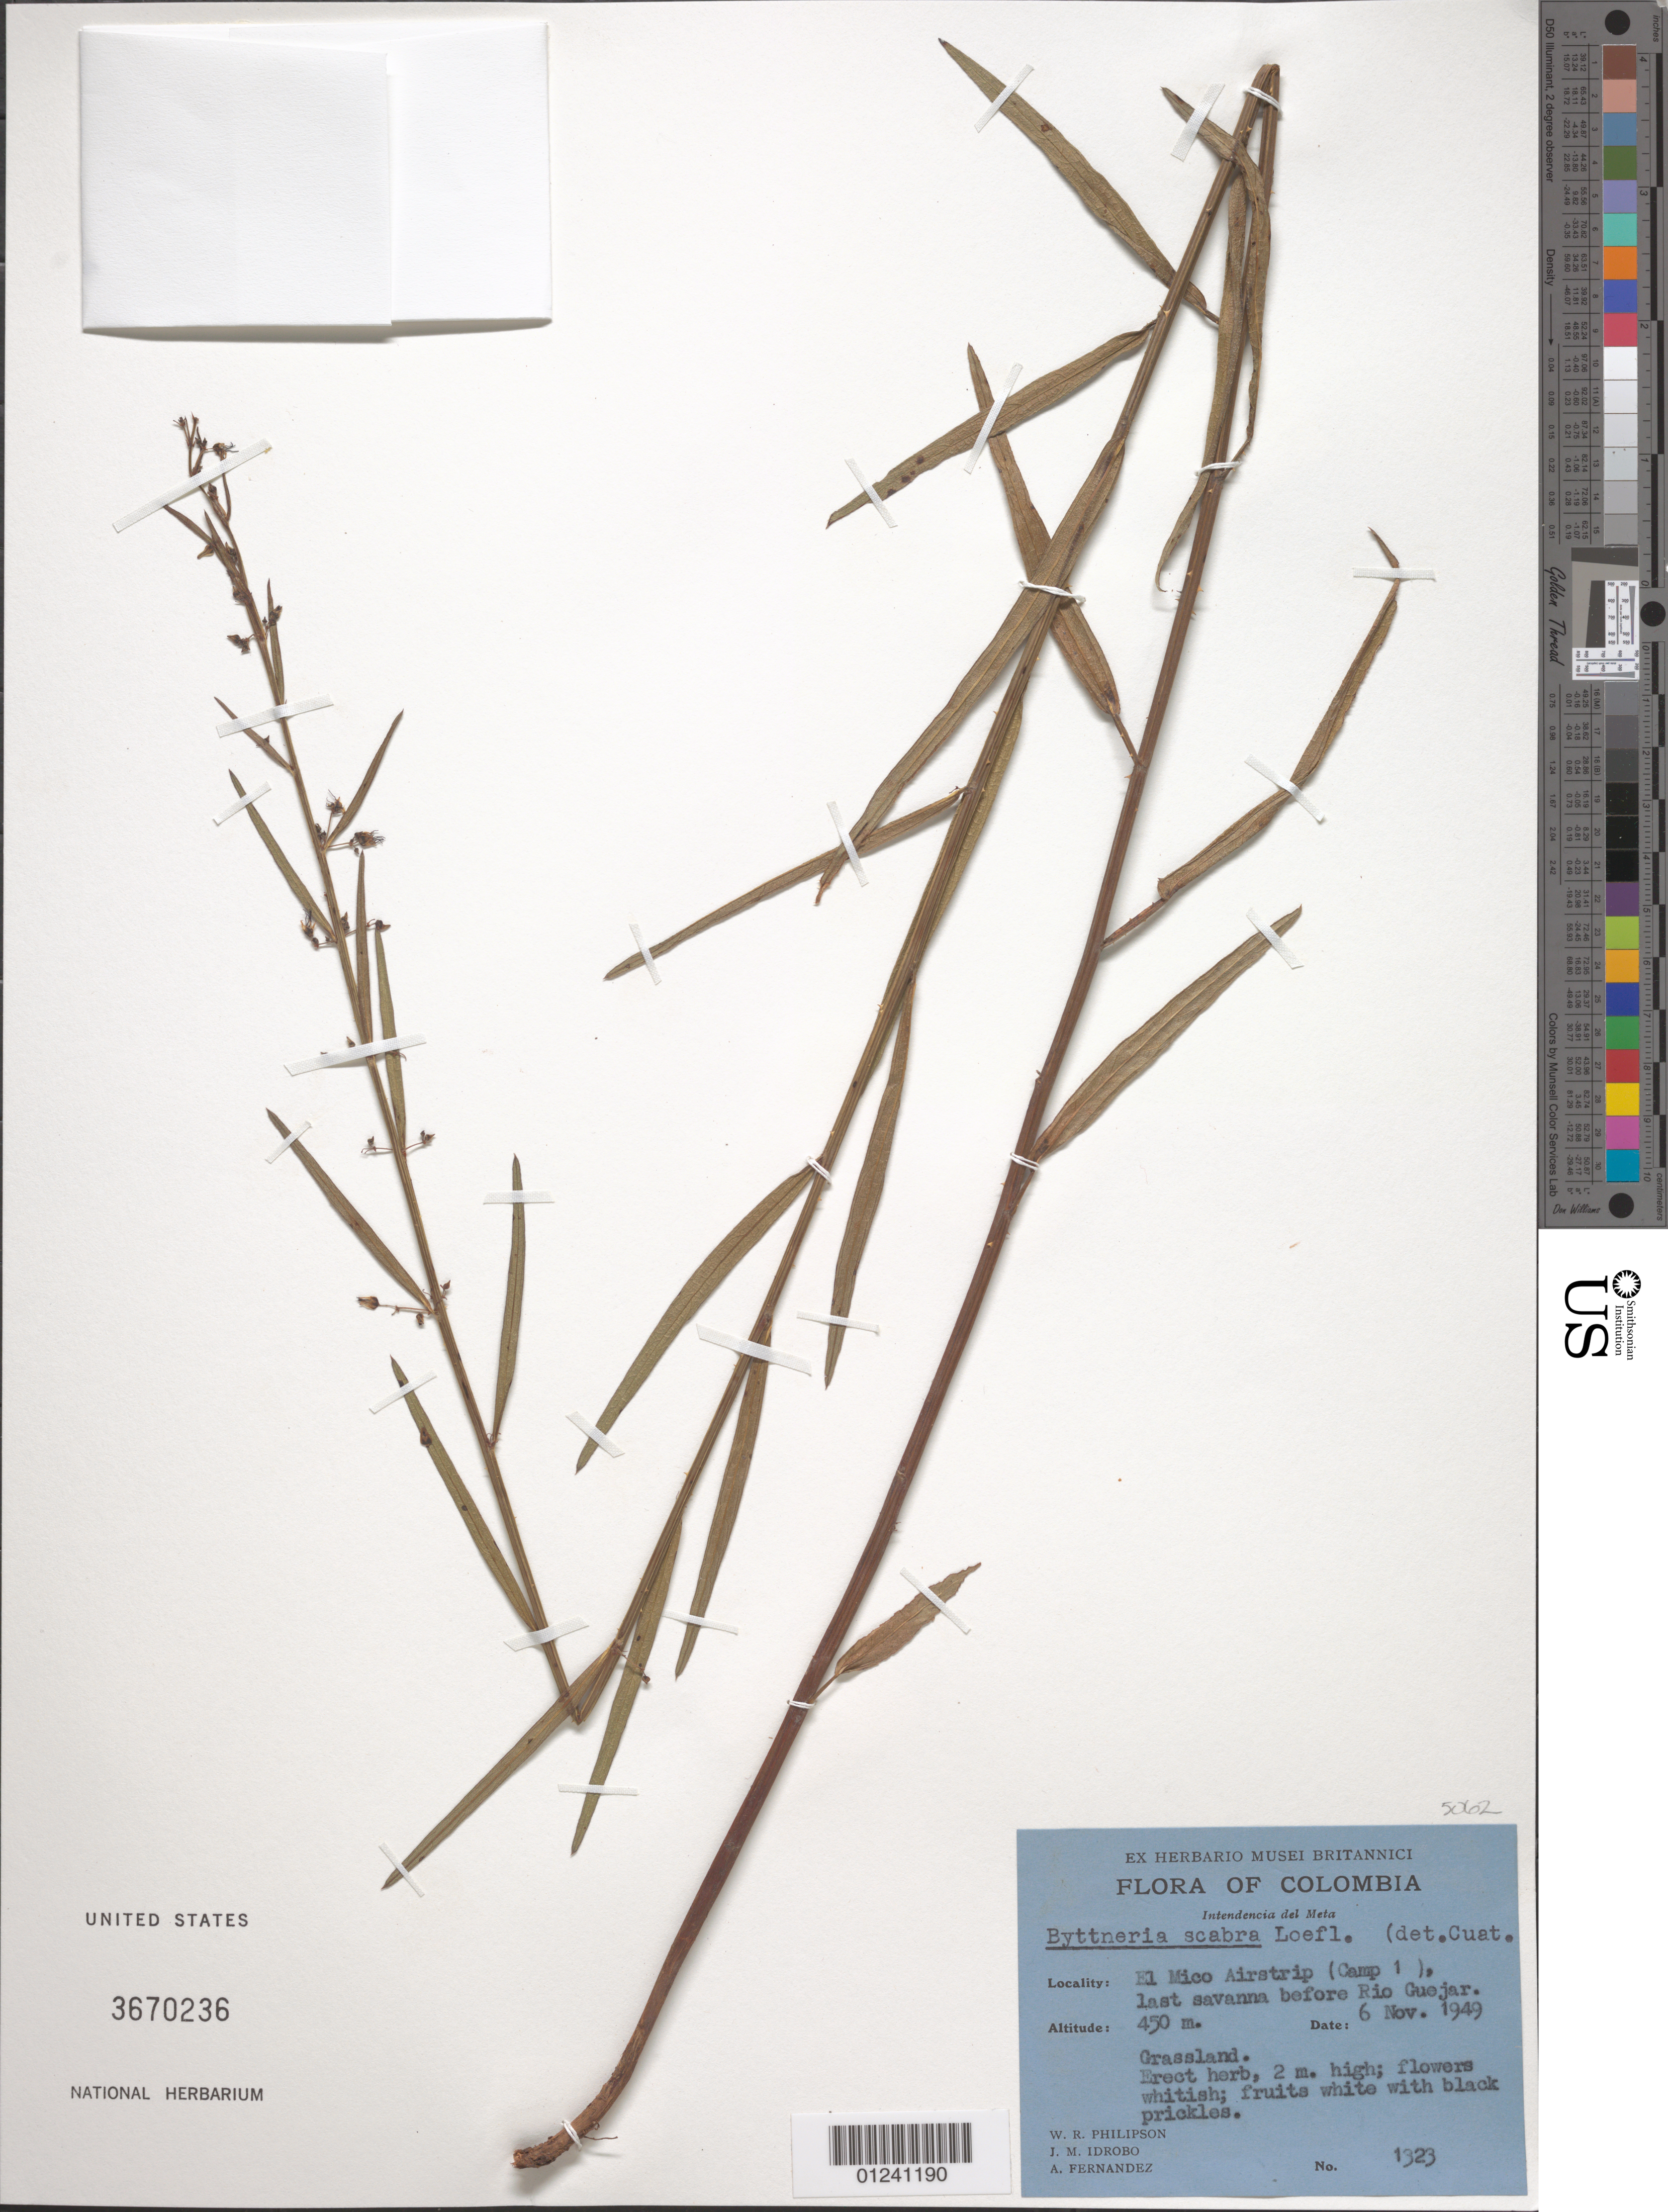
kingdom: Plantae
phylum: Tracheophyta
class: Magnoliopsida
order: Malvales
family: Malvaceae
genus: Byttneria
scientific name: Byttneria scabra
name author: L.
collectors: W. R. Philipson, J. M. Idrobo & Á. Fernández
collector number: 1323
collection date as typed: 06 Nov 1949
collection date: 1949-11-06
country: Colombia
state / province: Meta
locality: El Mico airstrip (camp 1), last savanna before Rio Guejar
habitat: Grassland.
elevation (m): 450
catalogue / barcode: US 3670236